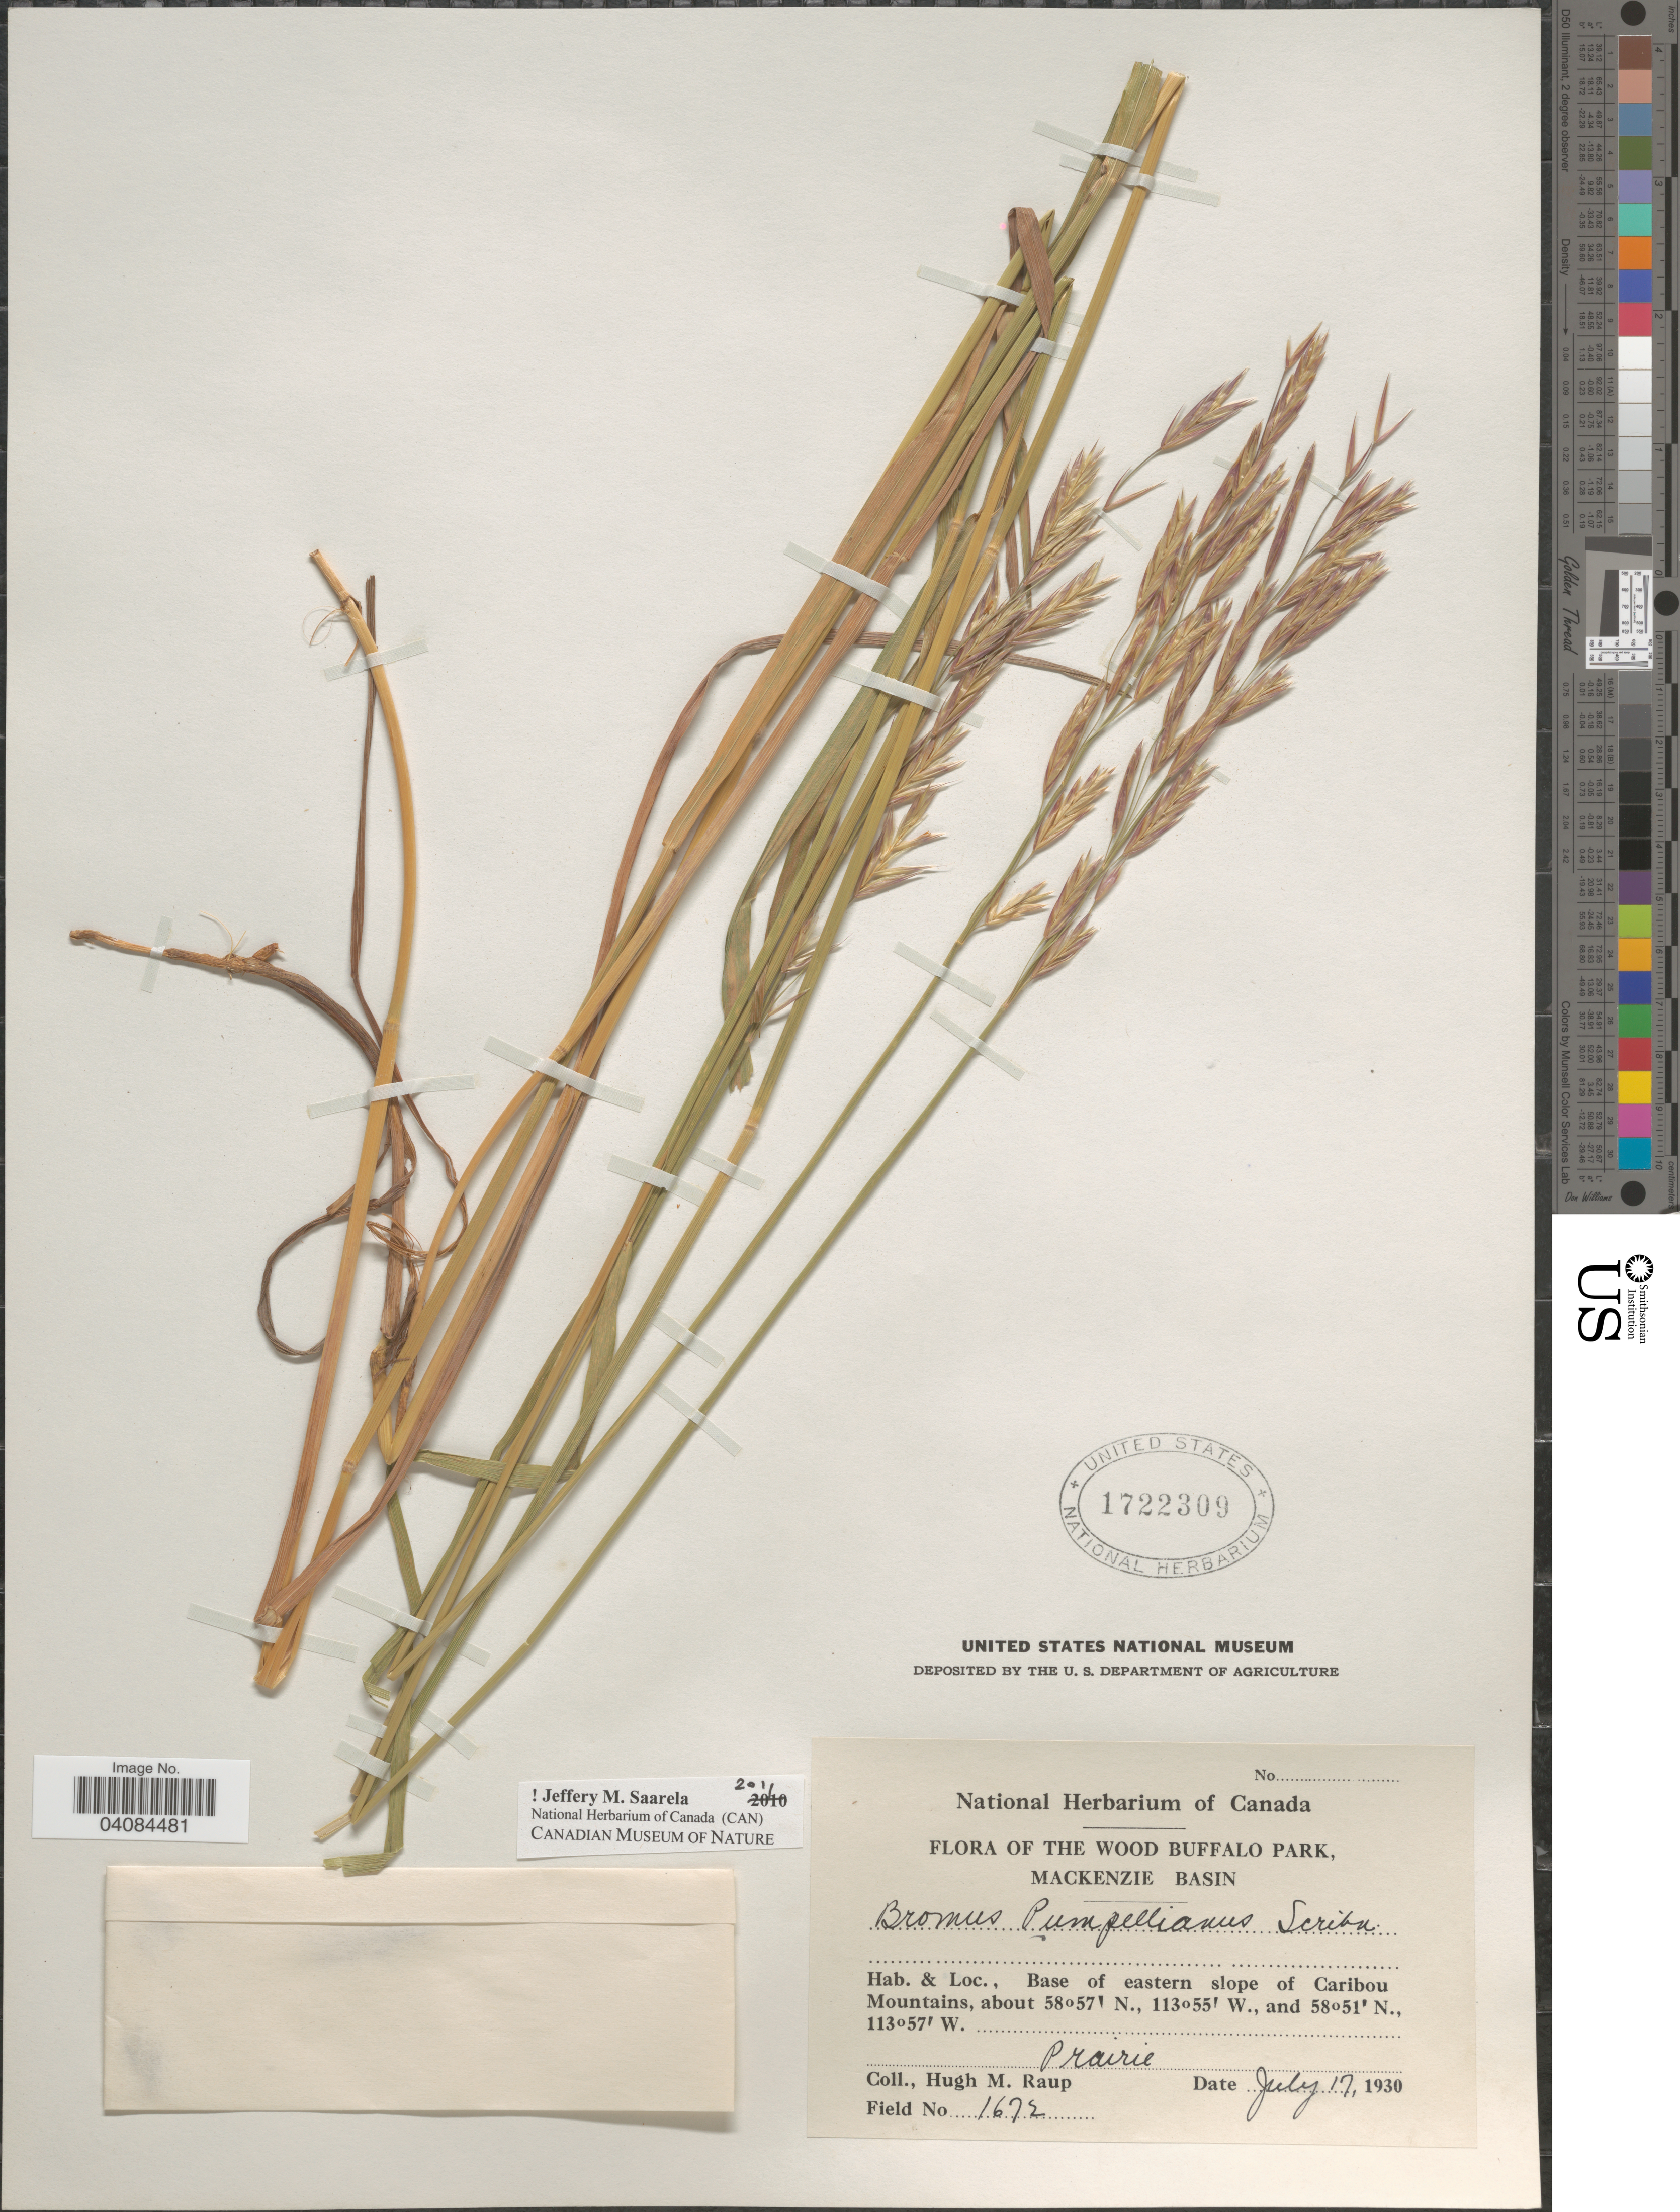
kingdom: Plantae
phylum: Tracheophyta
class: Liliopsida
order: Poales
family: Poaceae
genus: Bromus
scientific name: Bromus pumpellianus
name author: Scribn.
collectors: H. Raup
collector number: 1672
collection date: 1930-07-17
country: Canada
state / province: Alberta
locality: The Wood Buffalo Park, Mackenzie Basin. Base of eastern slope of Caribou Mountains. Prairie.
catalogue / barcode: US 1722309